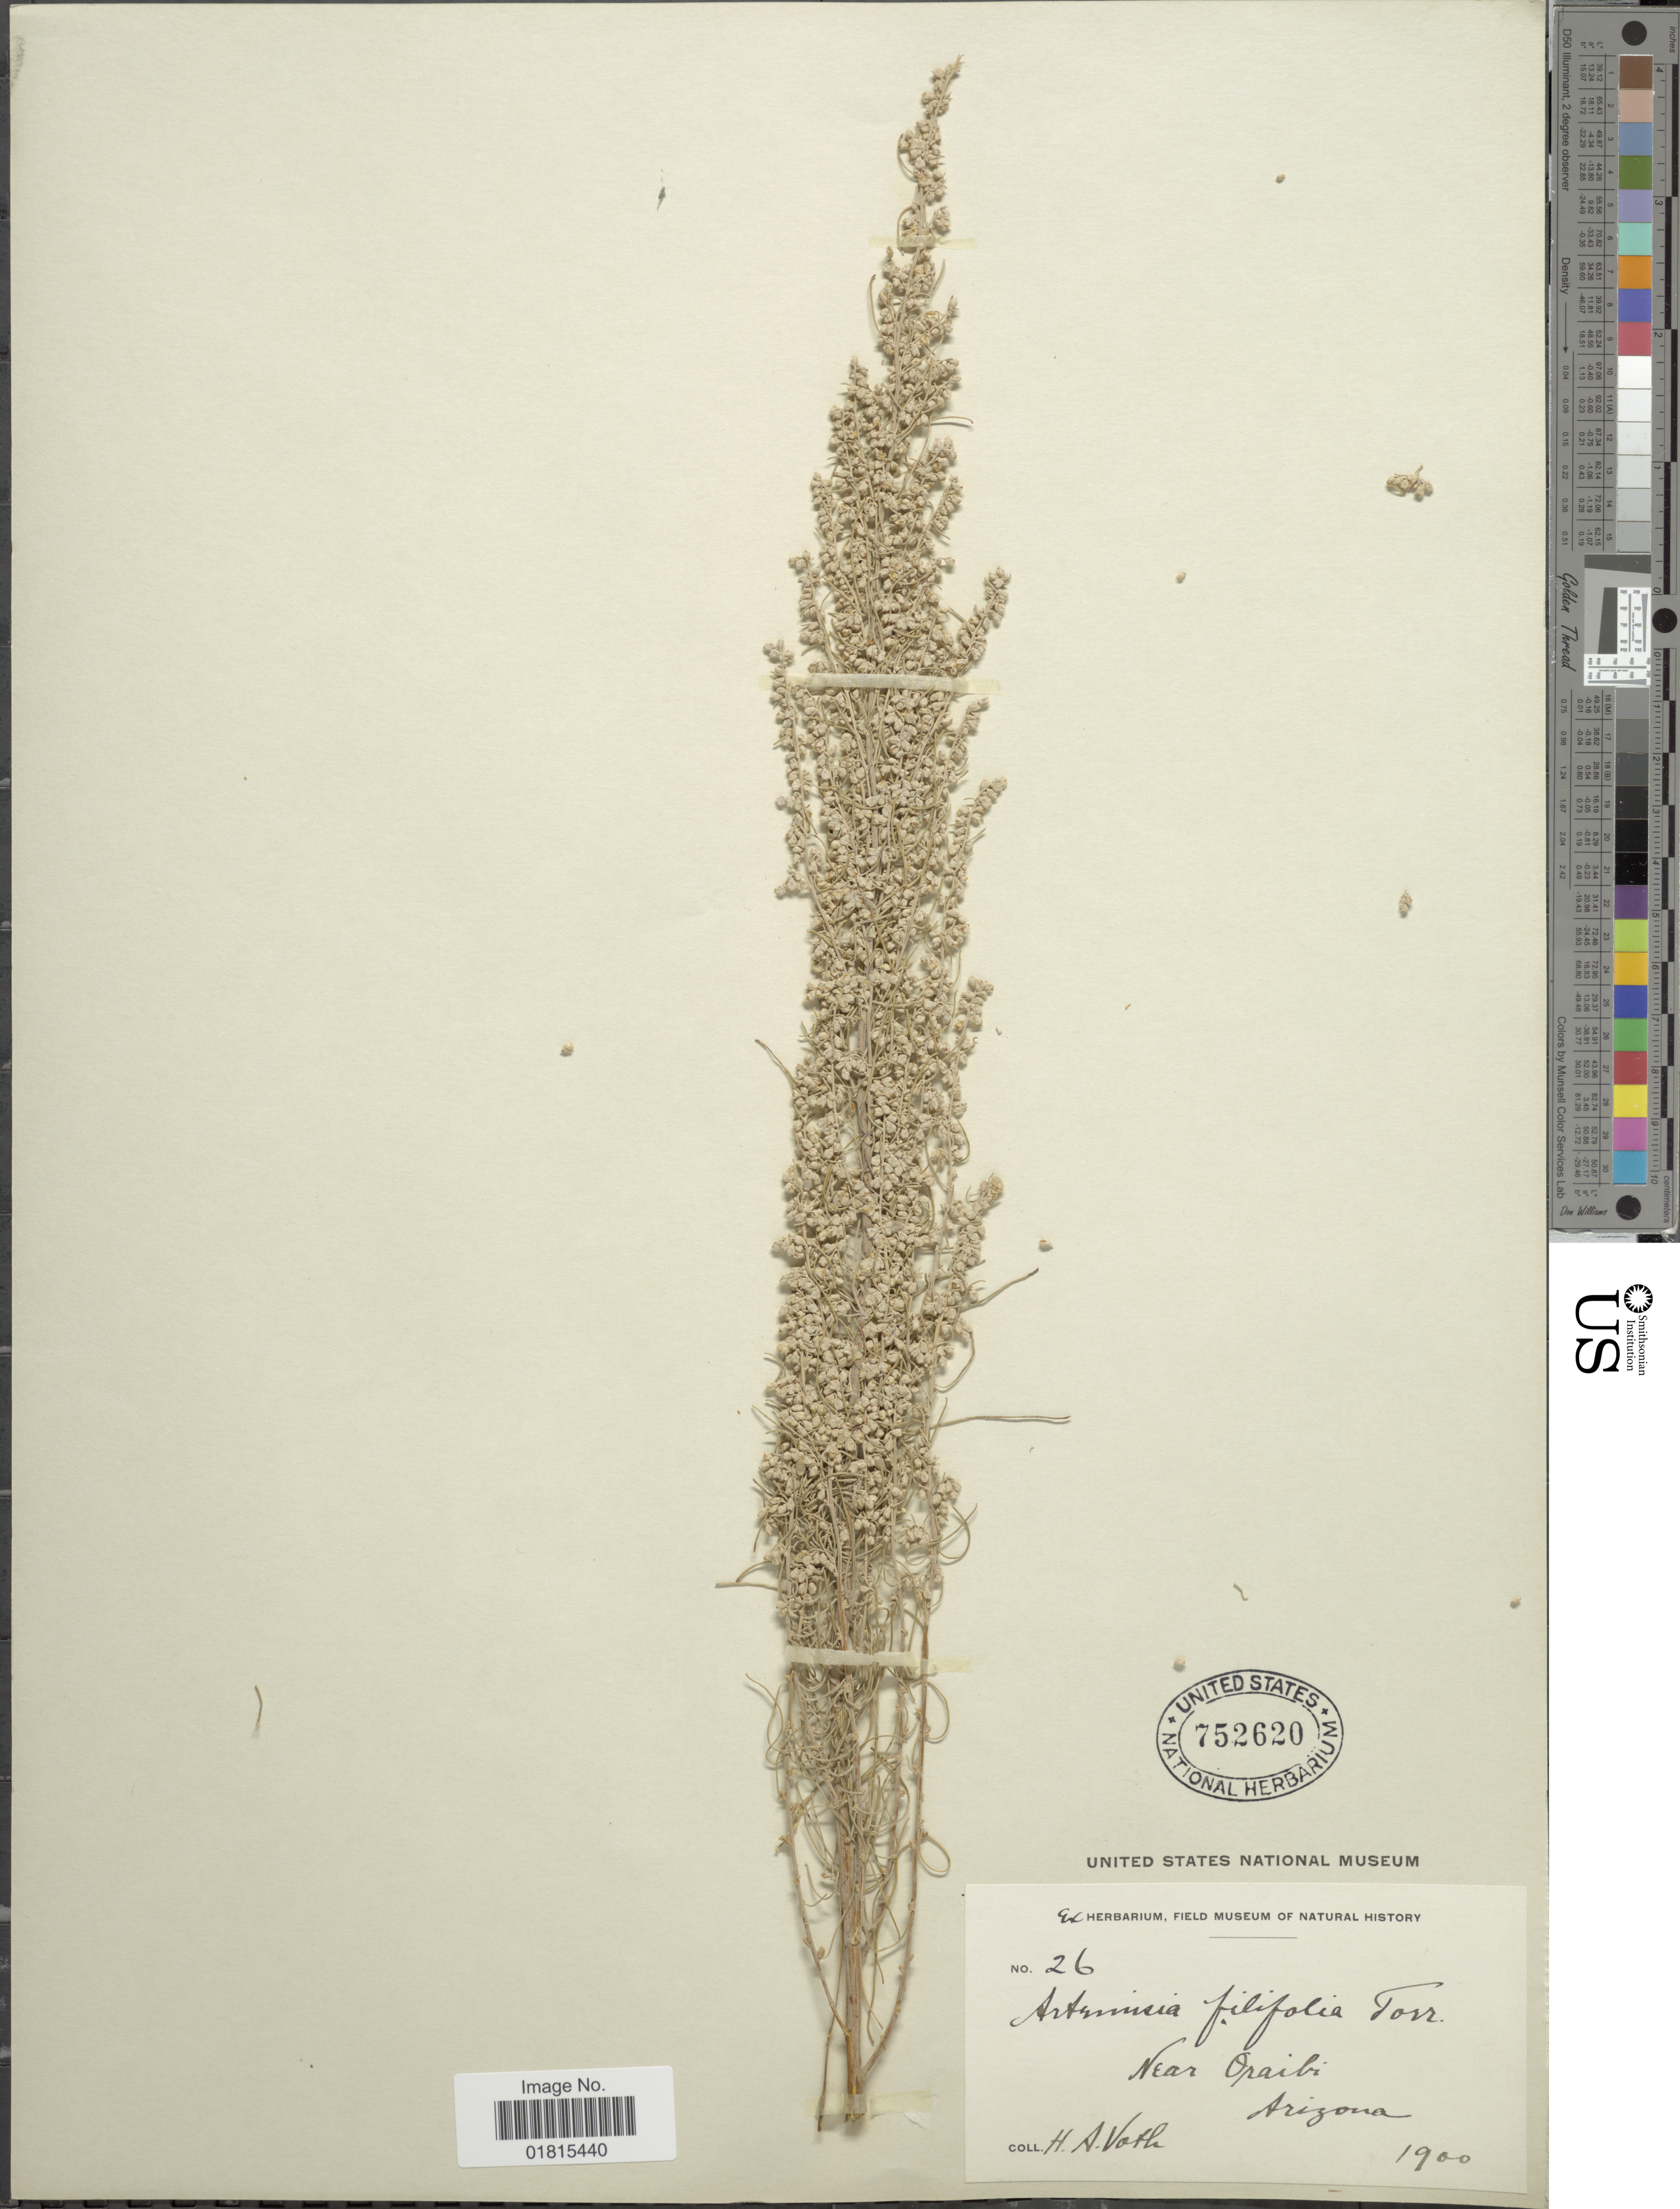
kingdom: Plantae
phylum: Tracheophyta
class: Magnoliopsida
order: Asterales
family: Asteraceae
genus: Artemisia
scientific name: Artemisia filifolia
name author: Torr.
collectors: H. Voth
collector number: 26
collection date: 1900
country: United States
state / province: Arizona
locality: Near Oraibi, Arizona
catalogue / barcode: US 752620